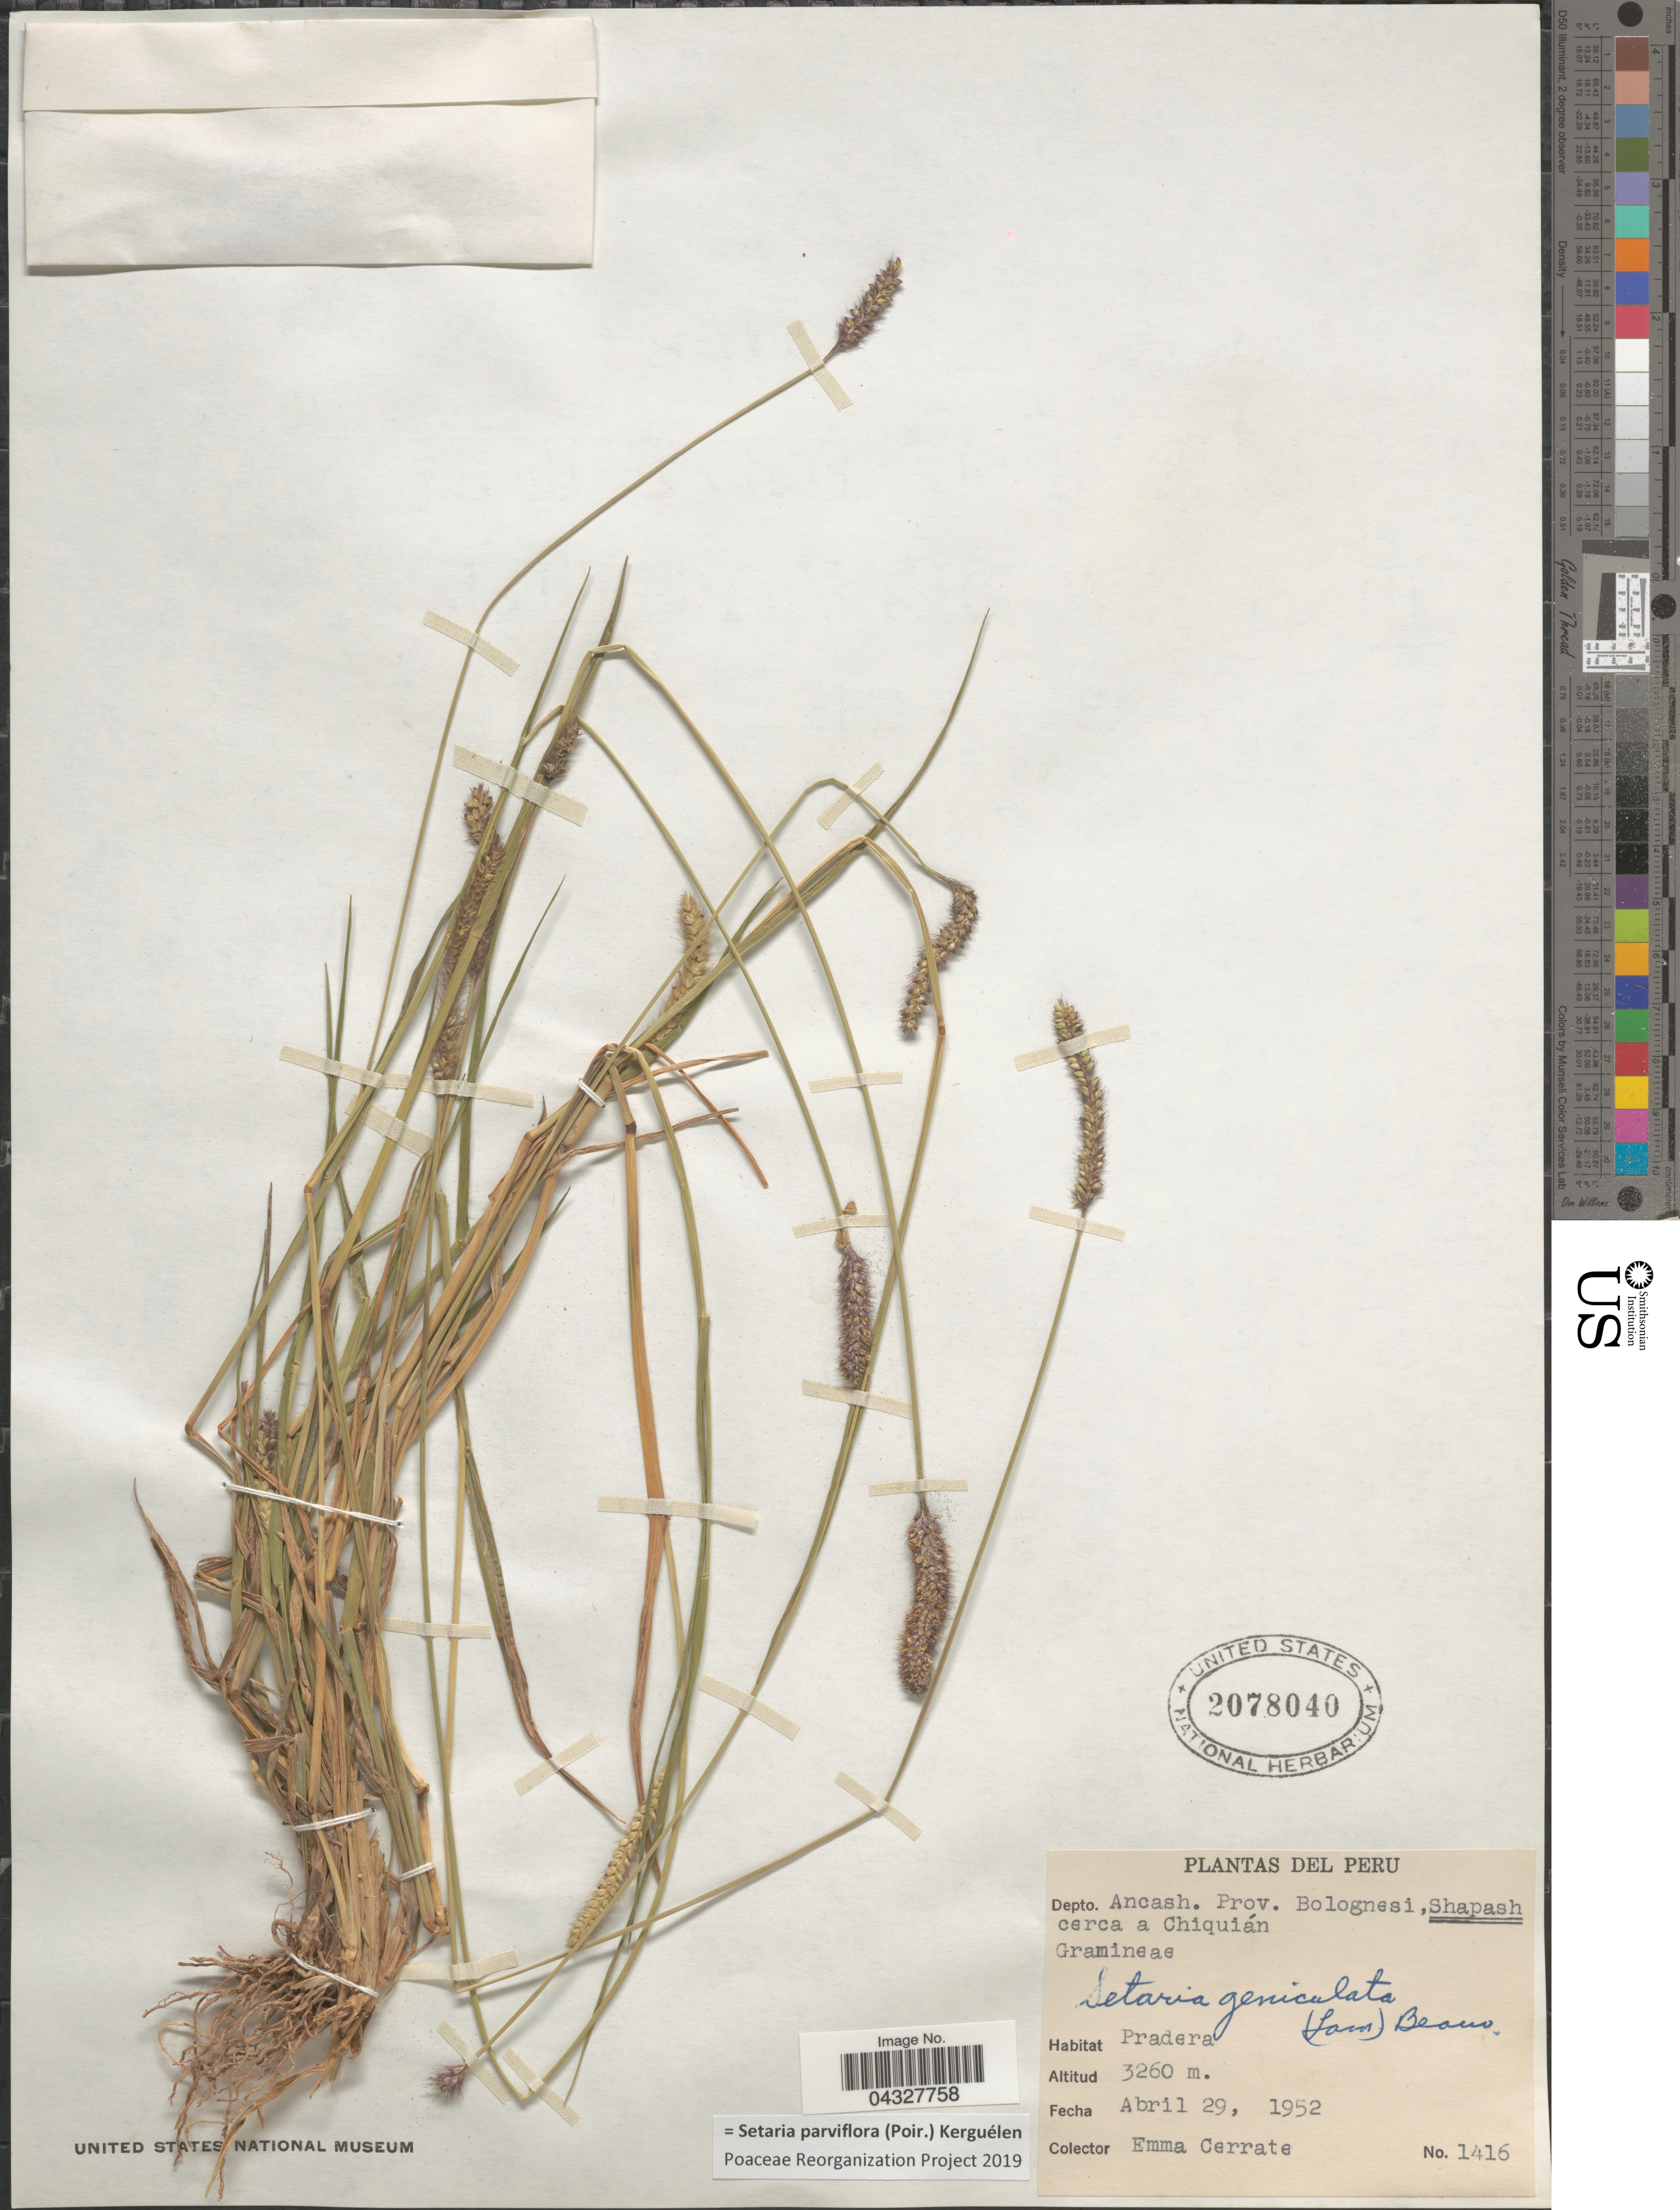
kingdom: Plantae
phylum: Tracheophyta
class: Liliopsida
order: Poales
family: Poaceae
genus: Setaria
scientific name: Setaria parviflora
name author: (Poir.) Kerguélen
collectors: E. Cerrate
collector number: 1416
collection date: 1952-04-29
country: Peru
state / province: Ancash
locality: Depto. Ancash, Prov. Bolognesi, Shapash cerca a Chiquián.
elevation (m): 3260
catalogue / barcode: US 2078040